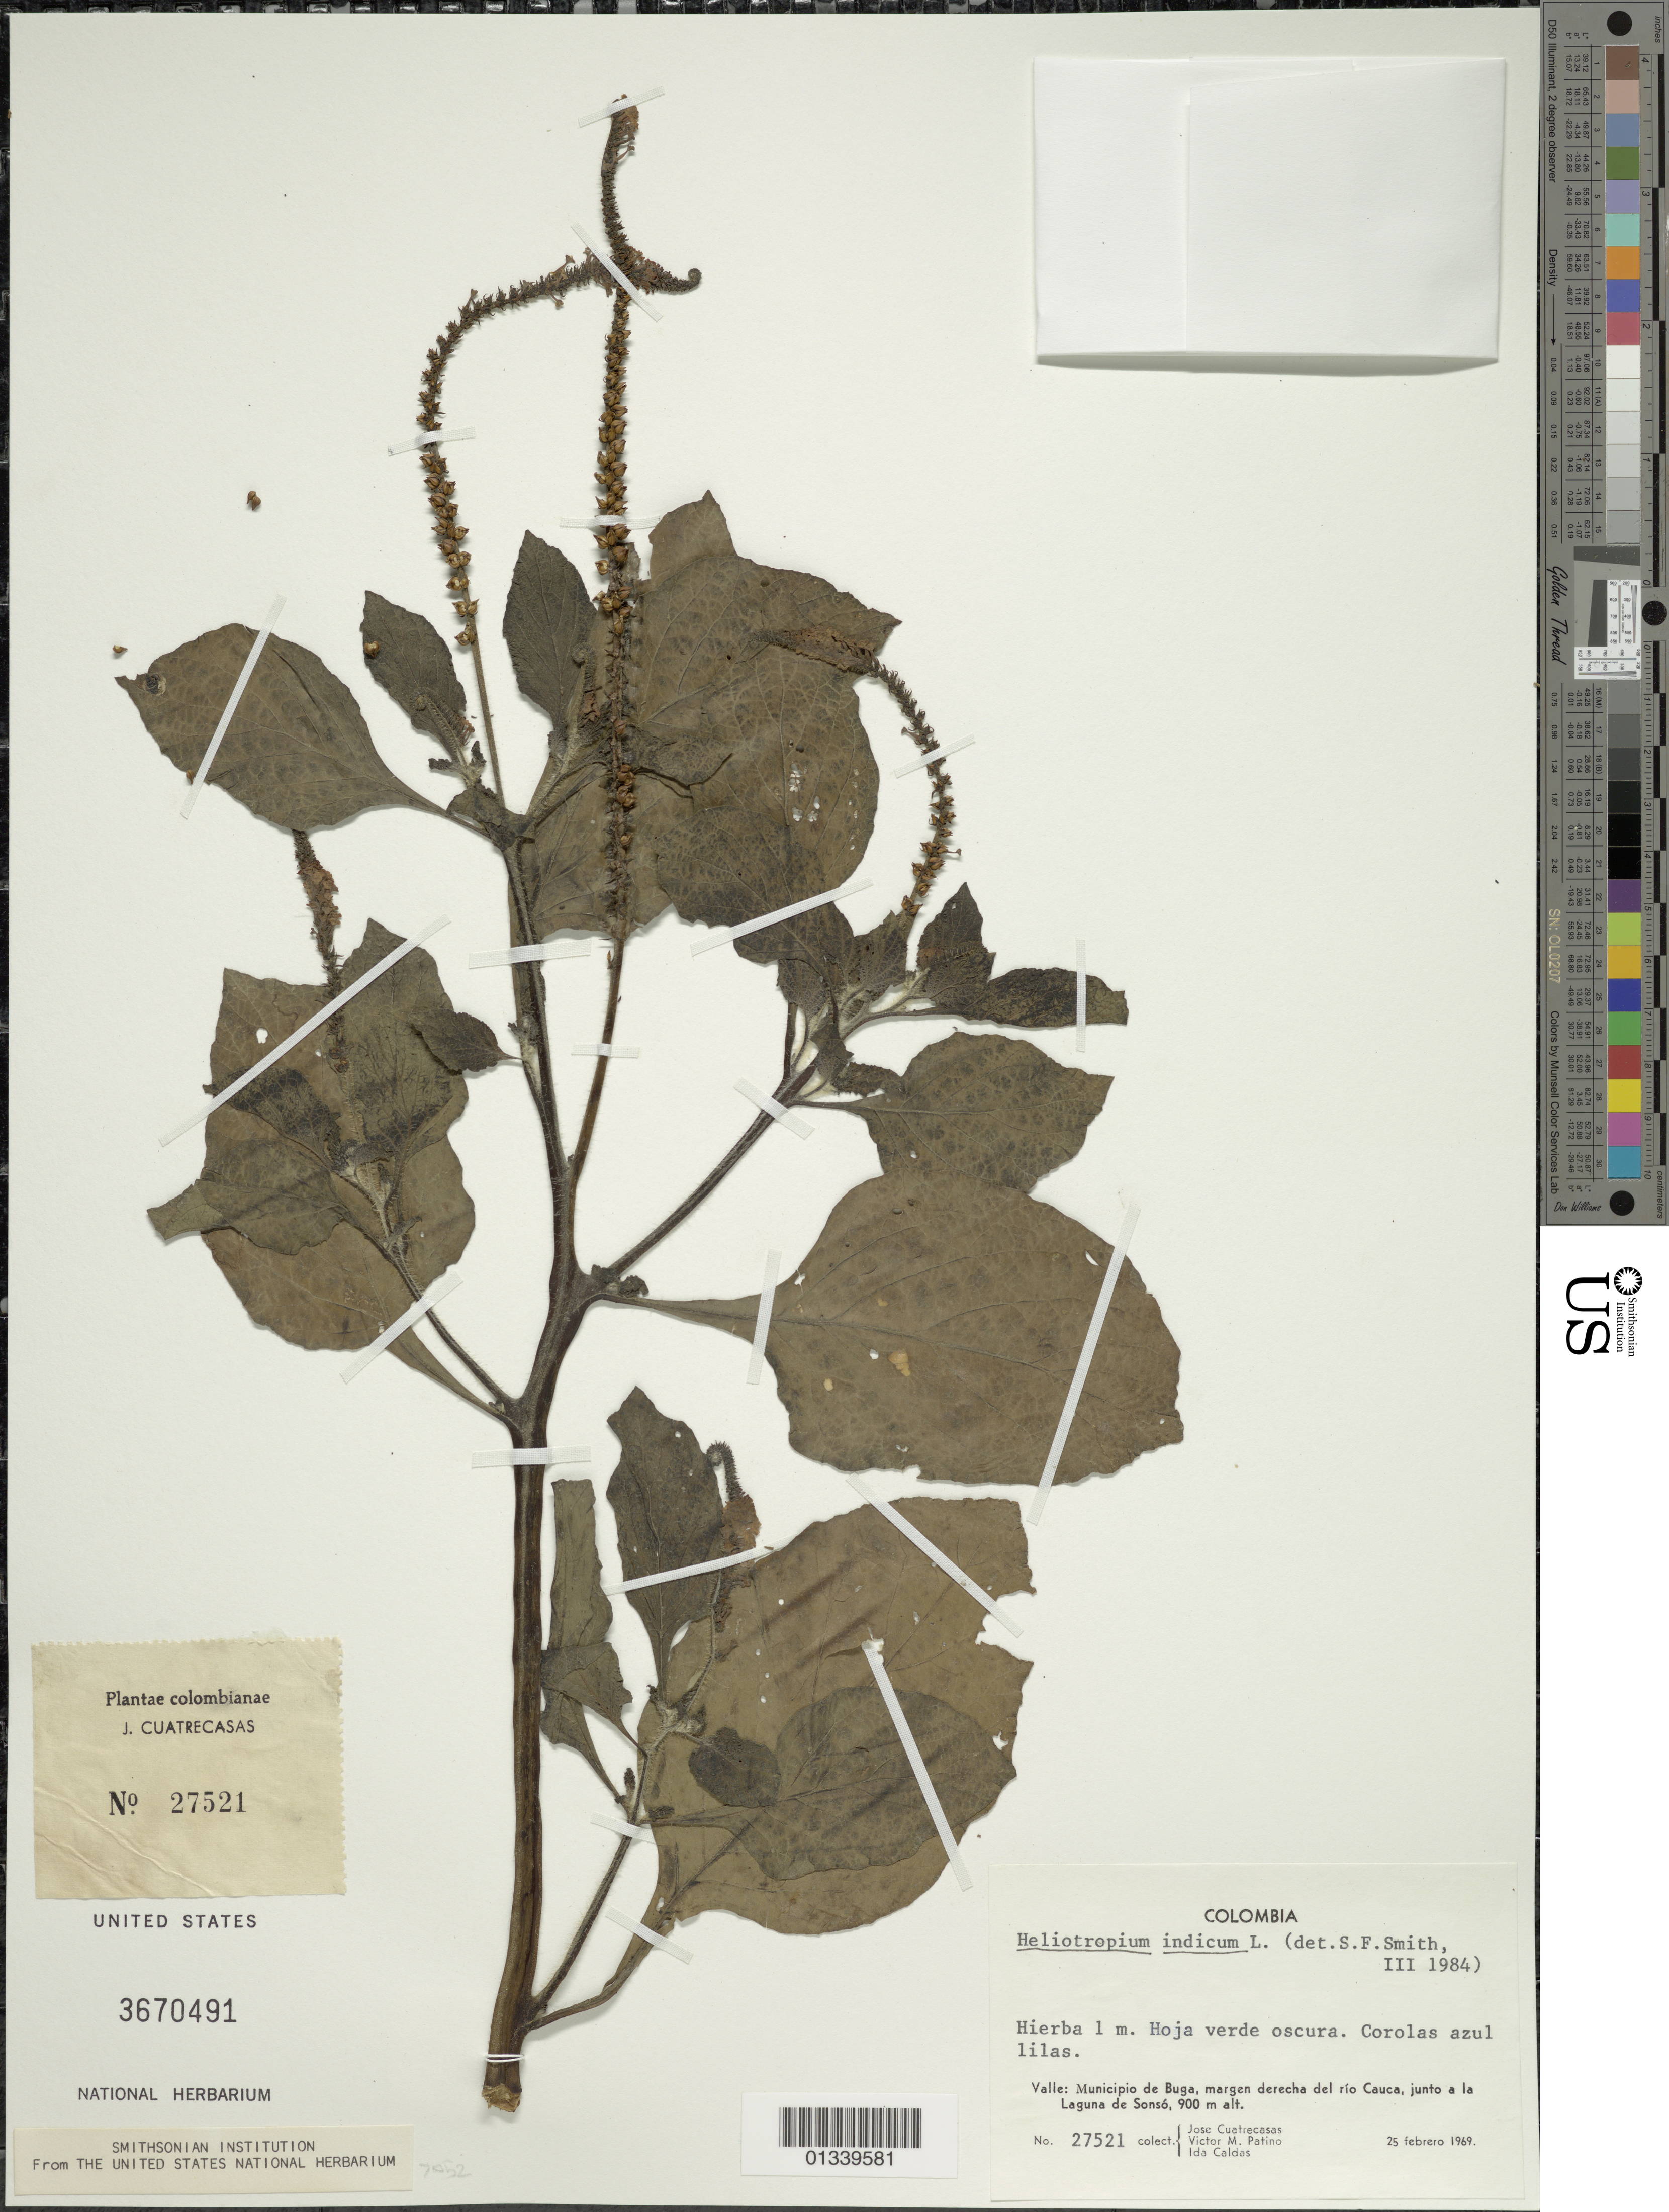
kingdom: Plantae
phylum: Tracheophyta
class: Magnoliopsida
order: Boraginales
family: Heliotropiaceae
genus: Heliotropium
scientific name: Heliotropium indicum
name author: L.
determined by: Smith, Stephen F., (US), NMNH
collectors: J. Cuatrecasas, V. M. Patiño & I. Caldos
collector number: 27521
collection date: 1969-02-25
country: Colombia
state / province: Valle del Cauca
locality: Municipio de Buga, margen derecha del rio Cauca, junto a la Laguna de Sonso.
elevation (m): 900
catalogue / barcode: US 3670491